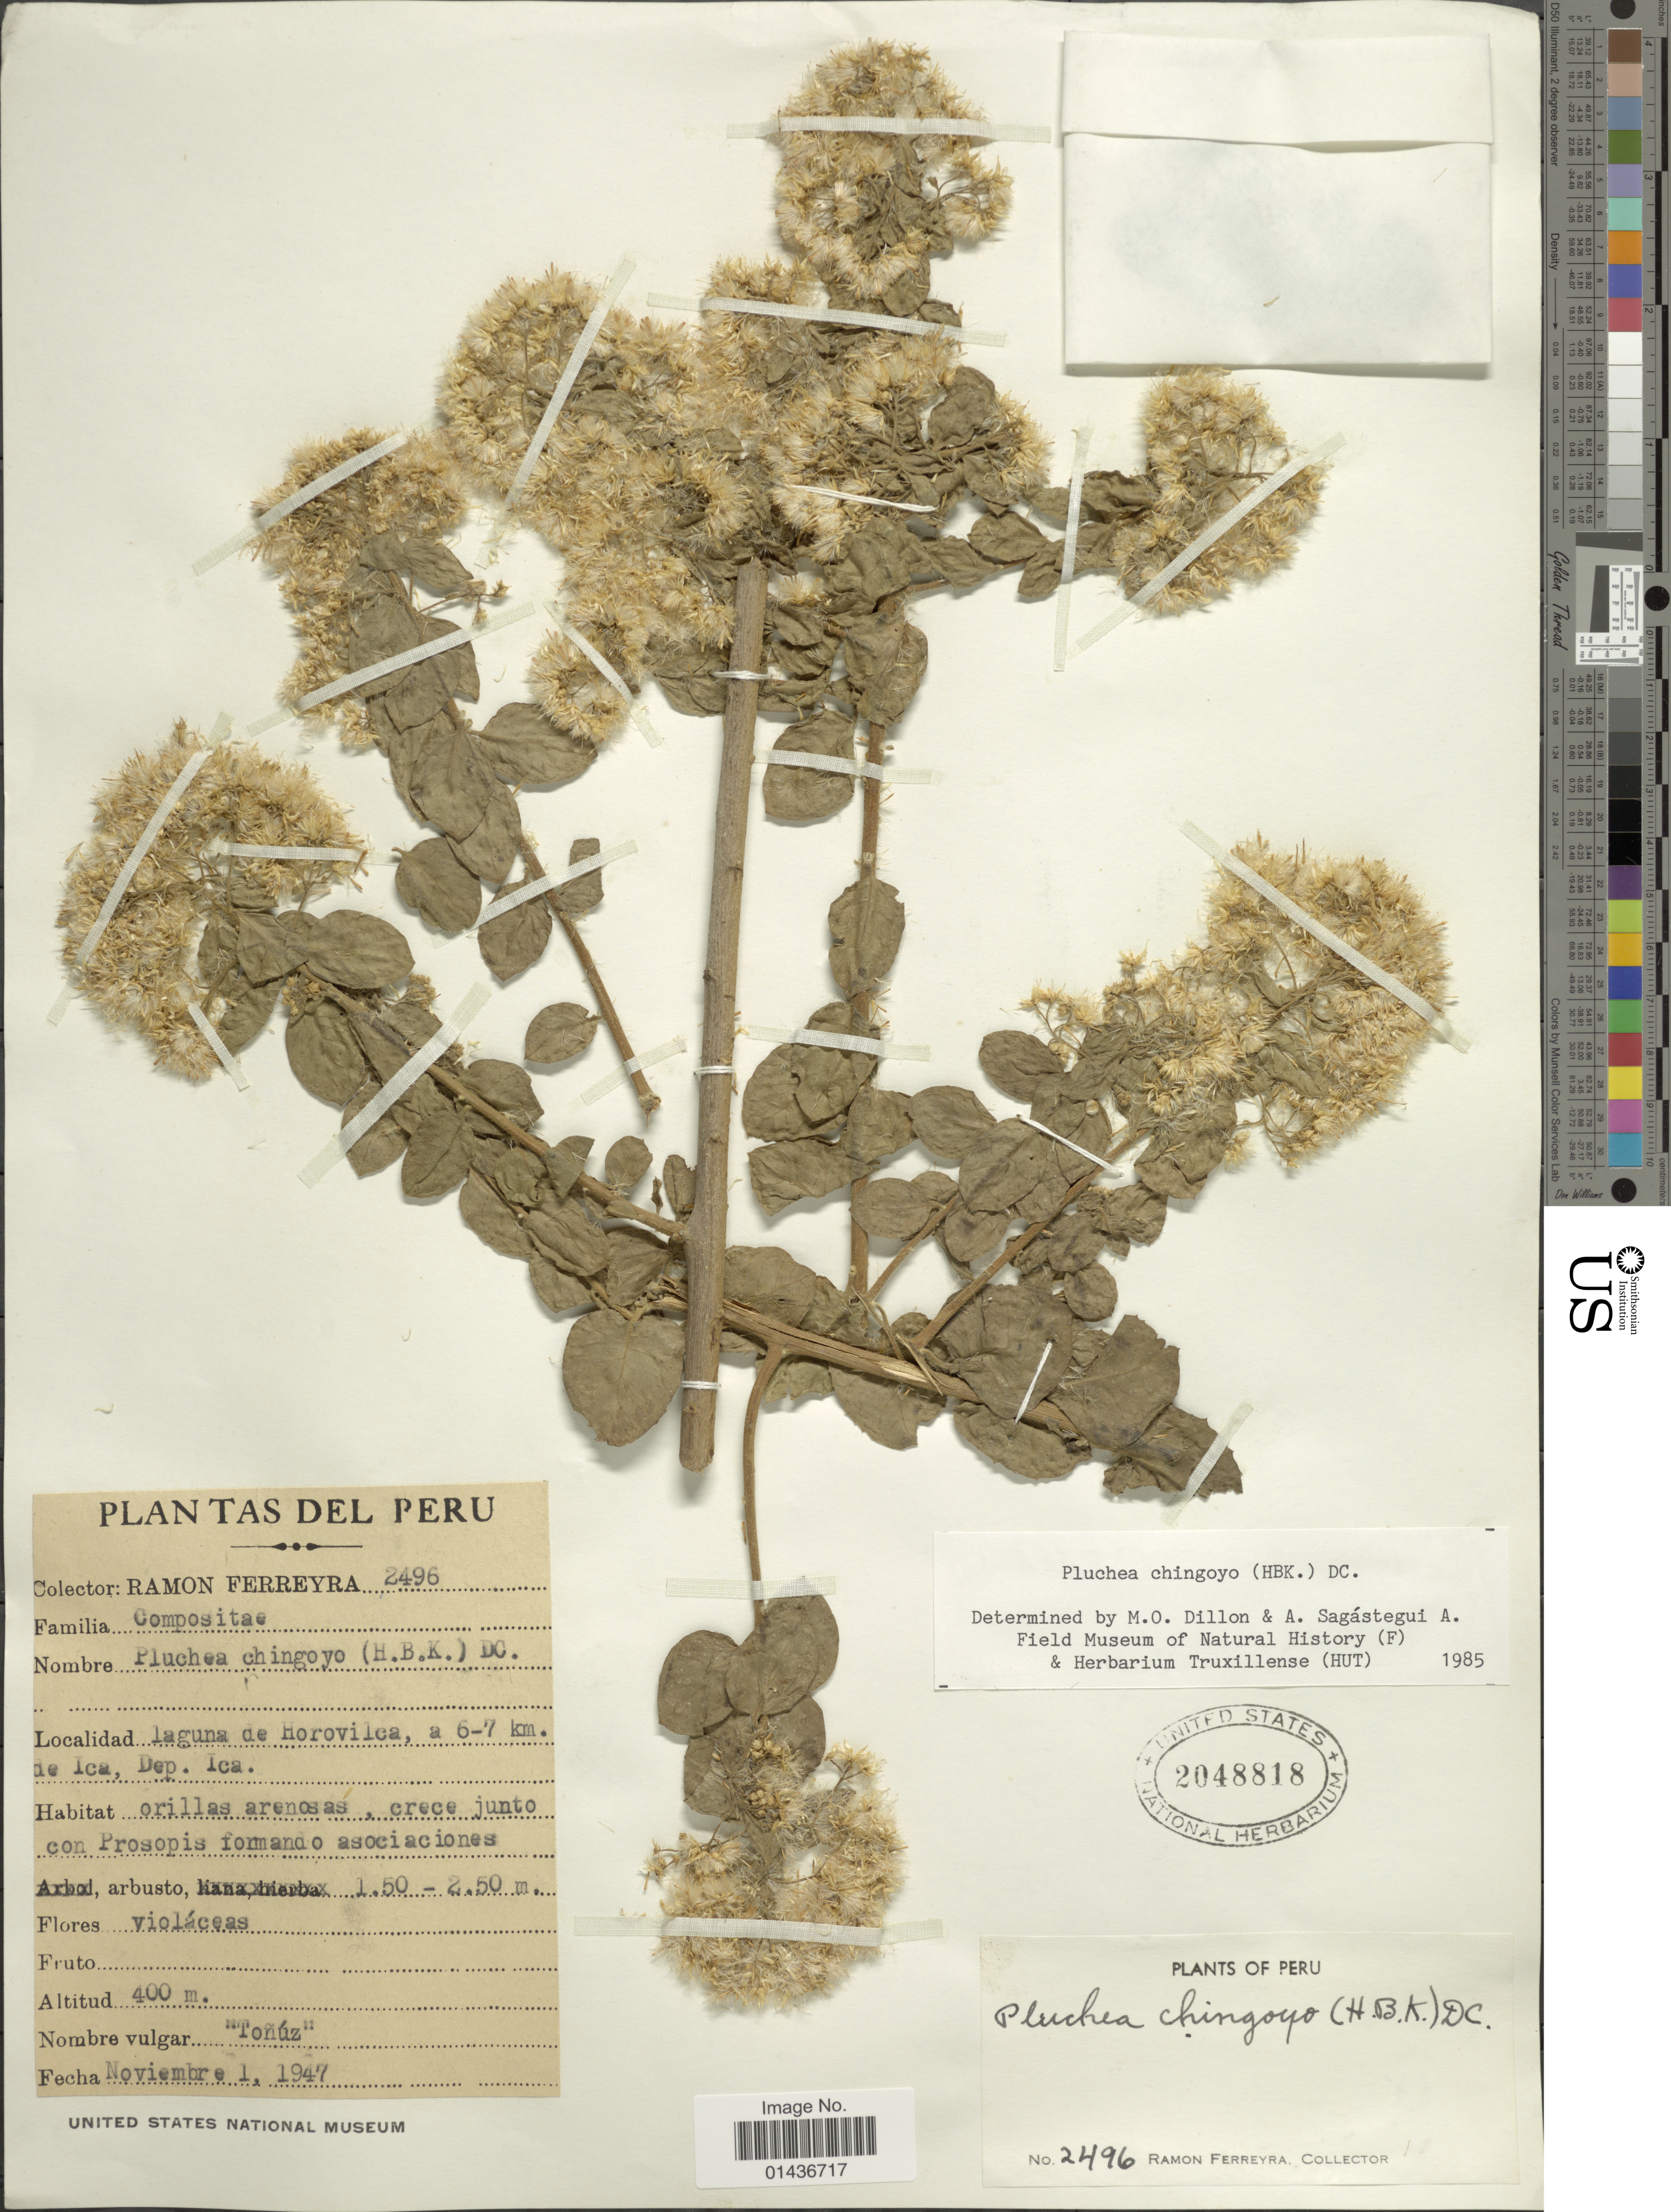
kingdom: Plantae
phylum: Tracheophyta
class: Magnoliopsida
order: Asterales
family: Asteraceae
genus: Pluchea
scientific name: Pluchea chingoyo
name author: DC.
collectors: R. A. Ferreyra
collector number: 2496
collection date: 1947-11-01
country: Peru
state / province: Ica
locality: Laguna de Horovilca, a 6-7 km. de Ica, Dep. Ica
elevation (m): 400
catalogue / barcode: US 2048818